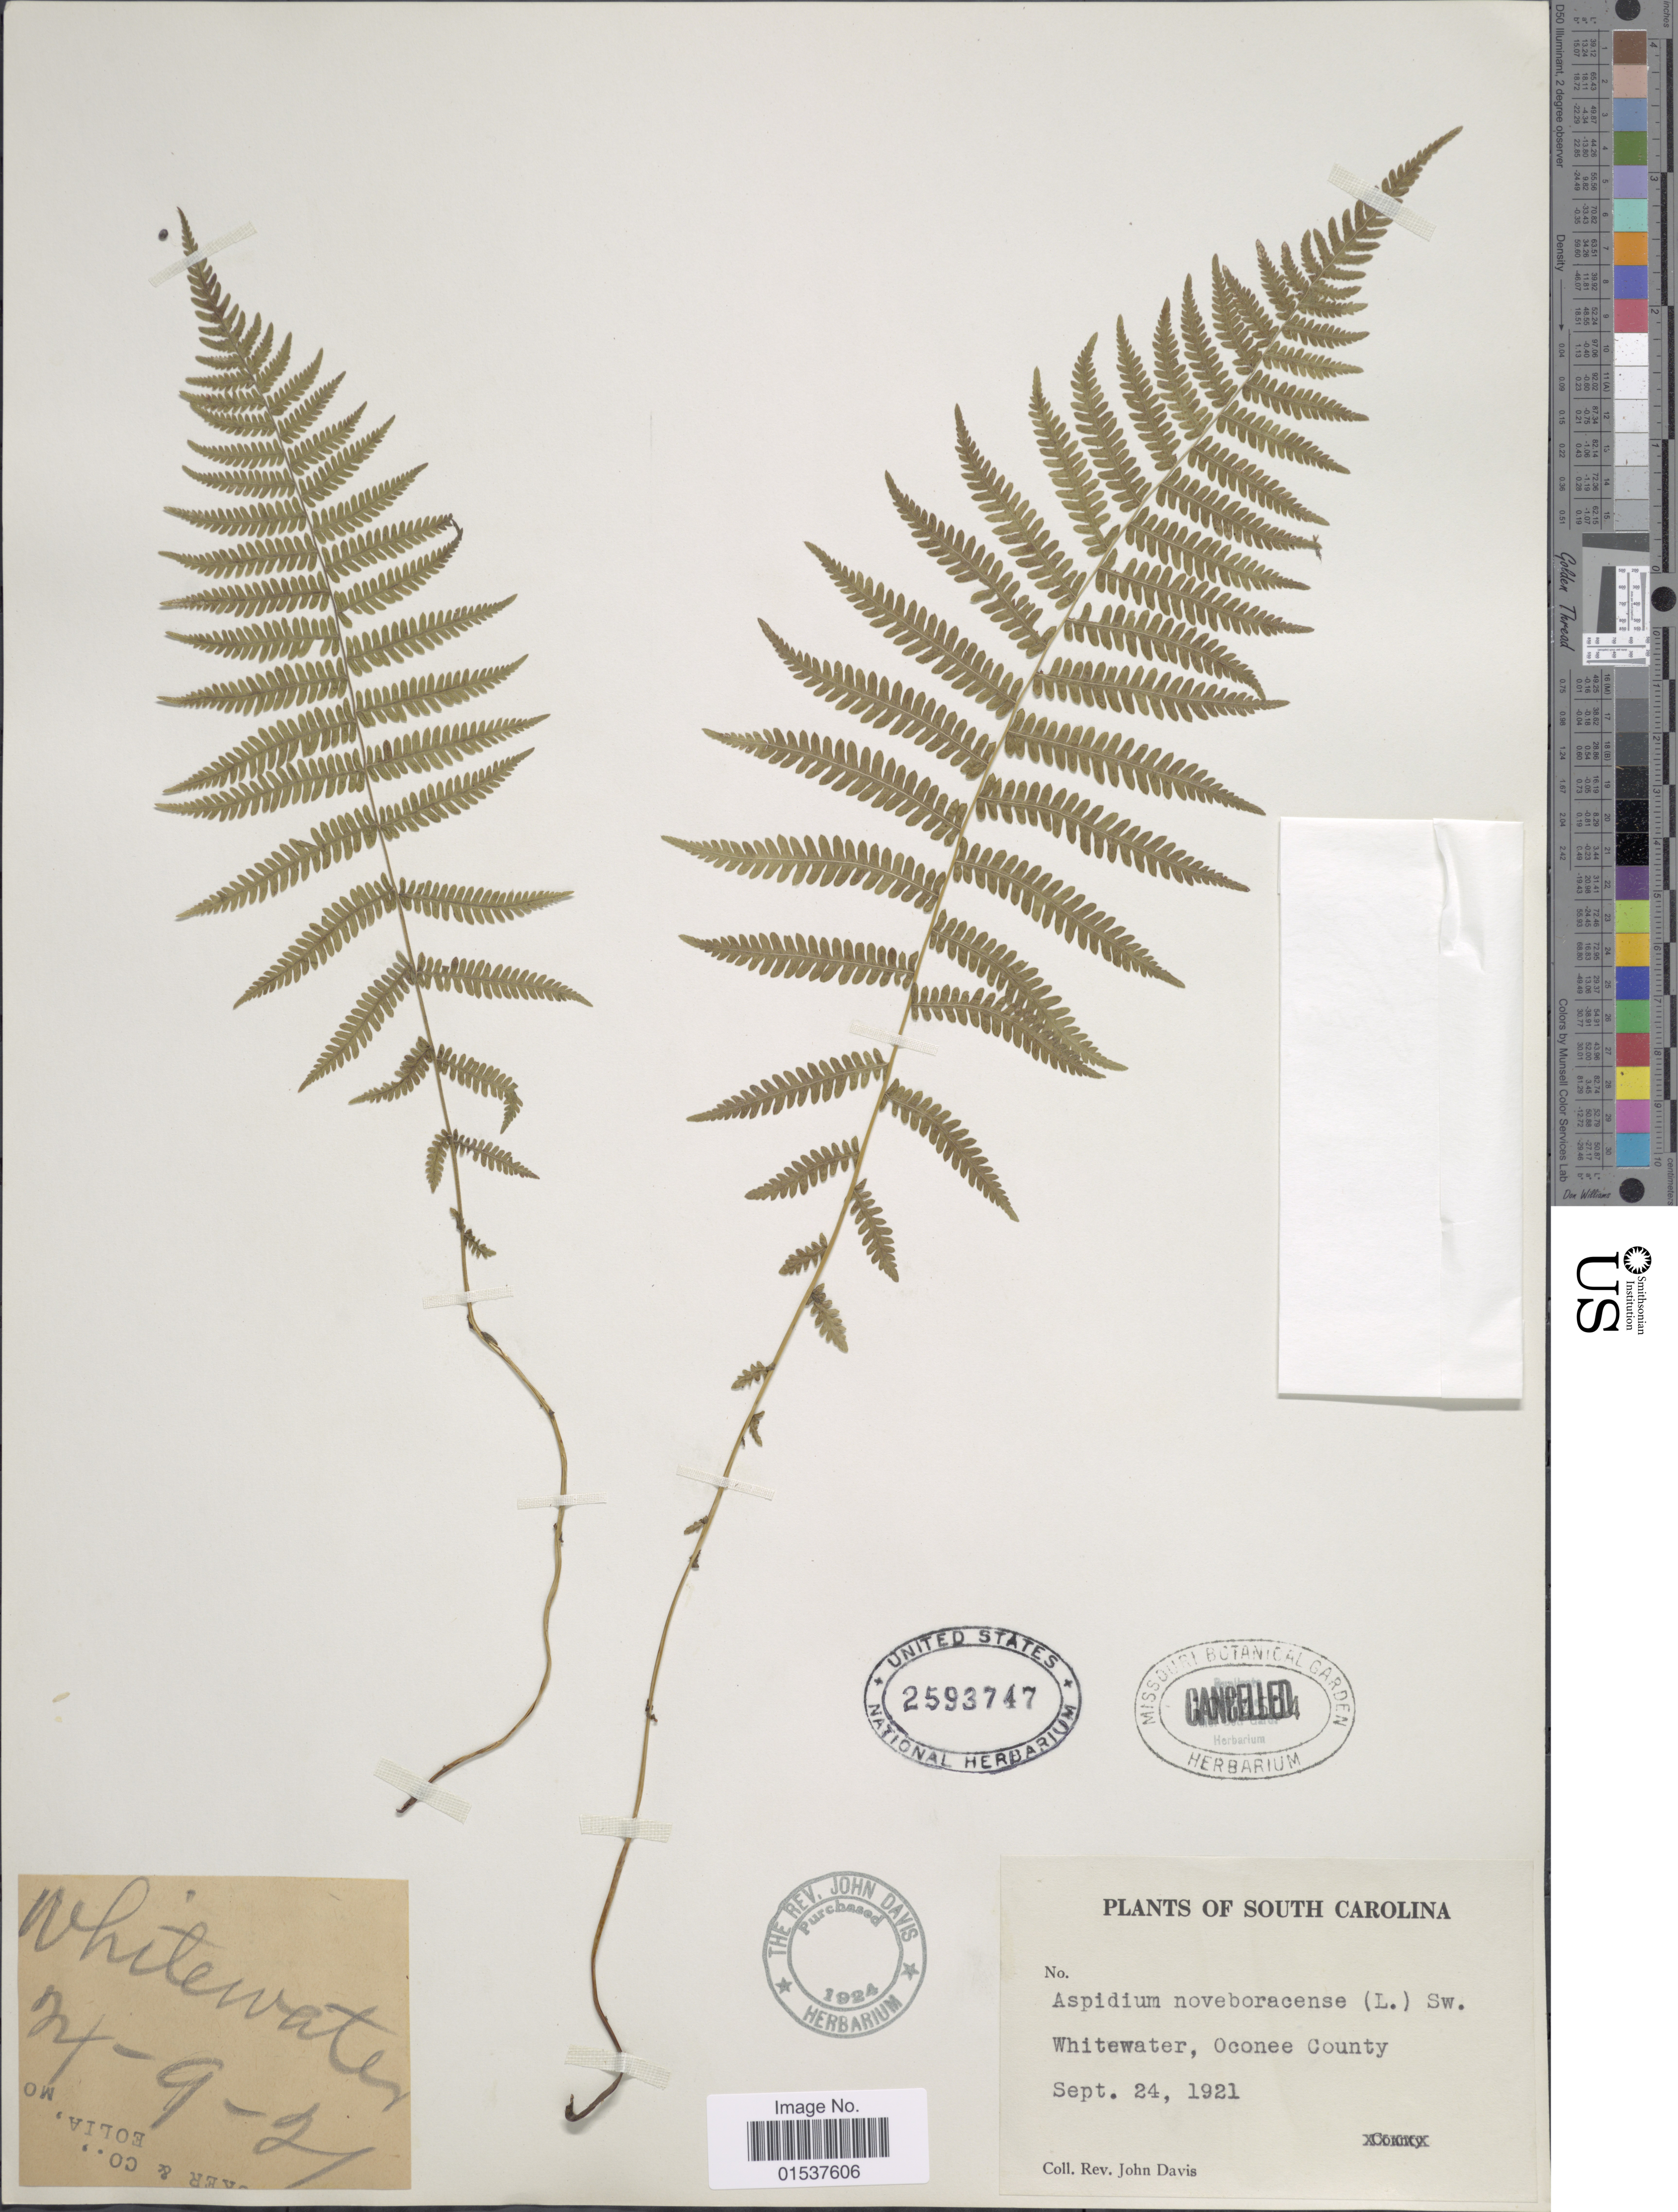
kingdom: Plantae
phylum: Tracheophyta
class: Polypodiopsida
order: Polypodiales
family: Thelypteridaceae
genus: Parathelypteris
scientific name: Parathelypteris noveboracensis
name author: (L.) Ching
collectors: J. Davis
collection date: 1921-09-24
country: United States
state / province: South Carolina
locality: South Carolina. Whitewater, Oconee County.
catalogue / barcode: US 2593747